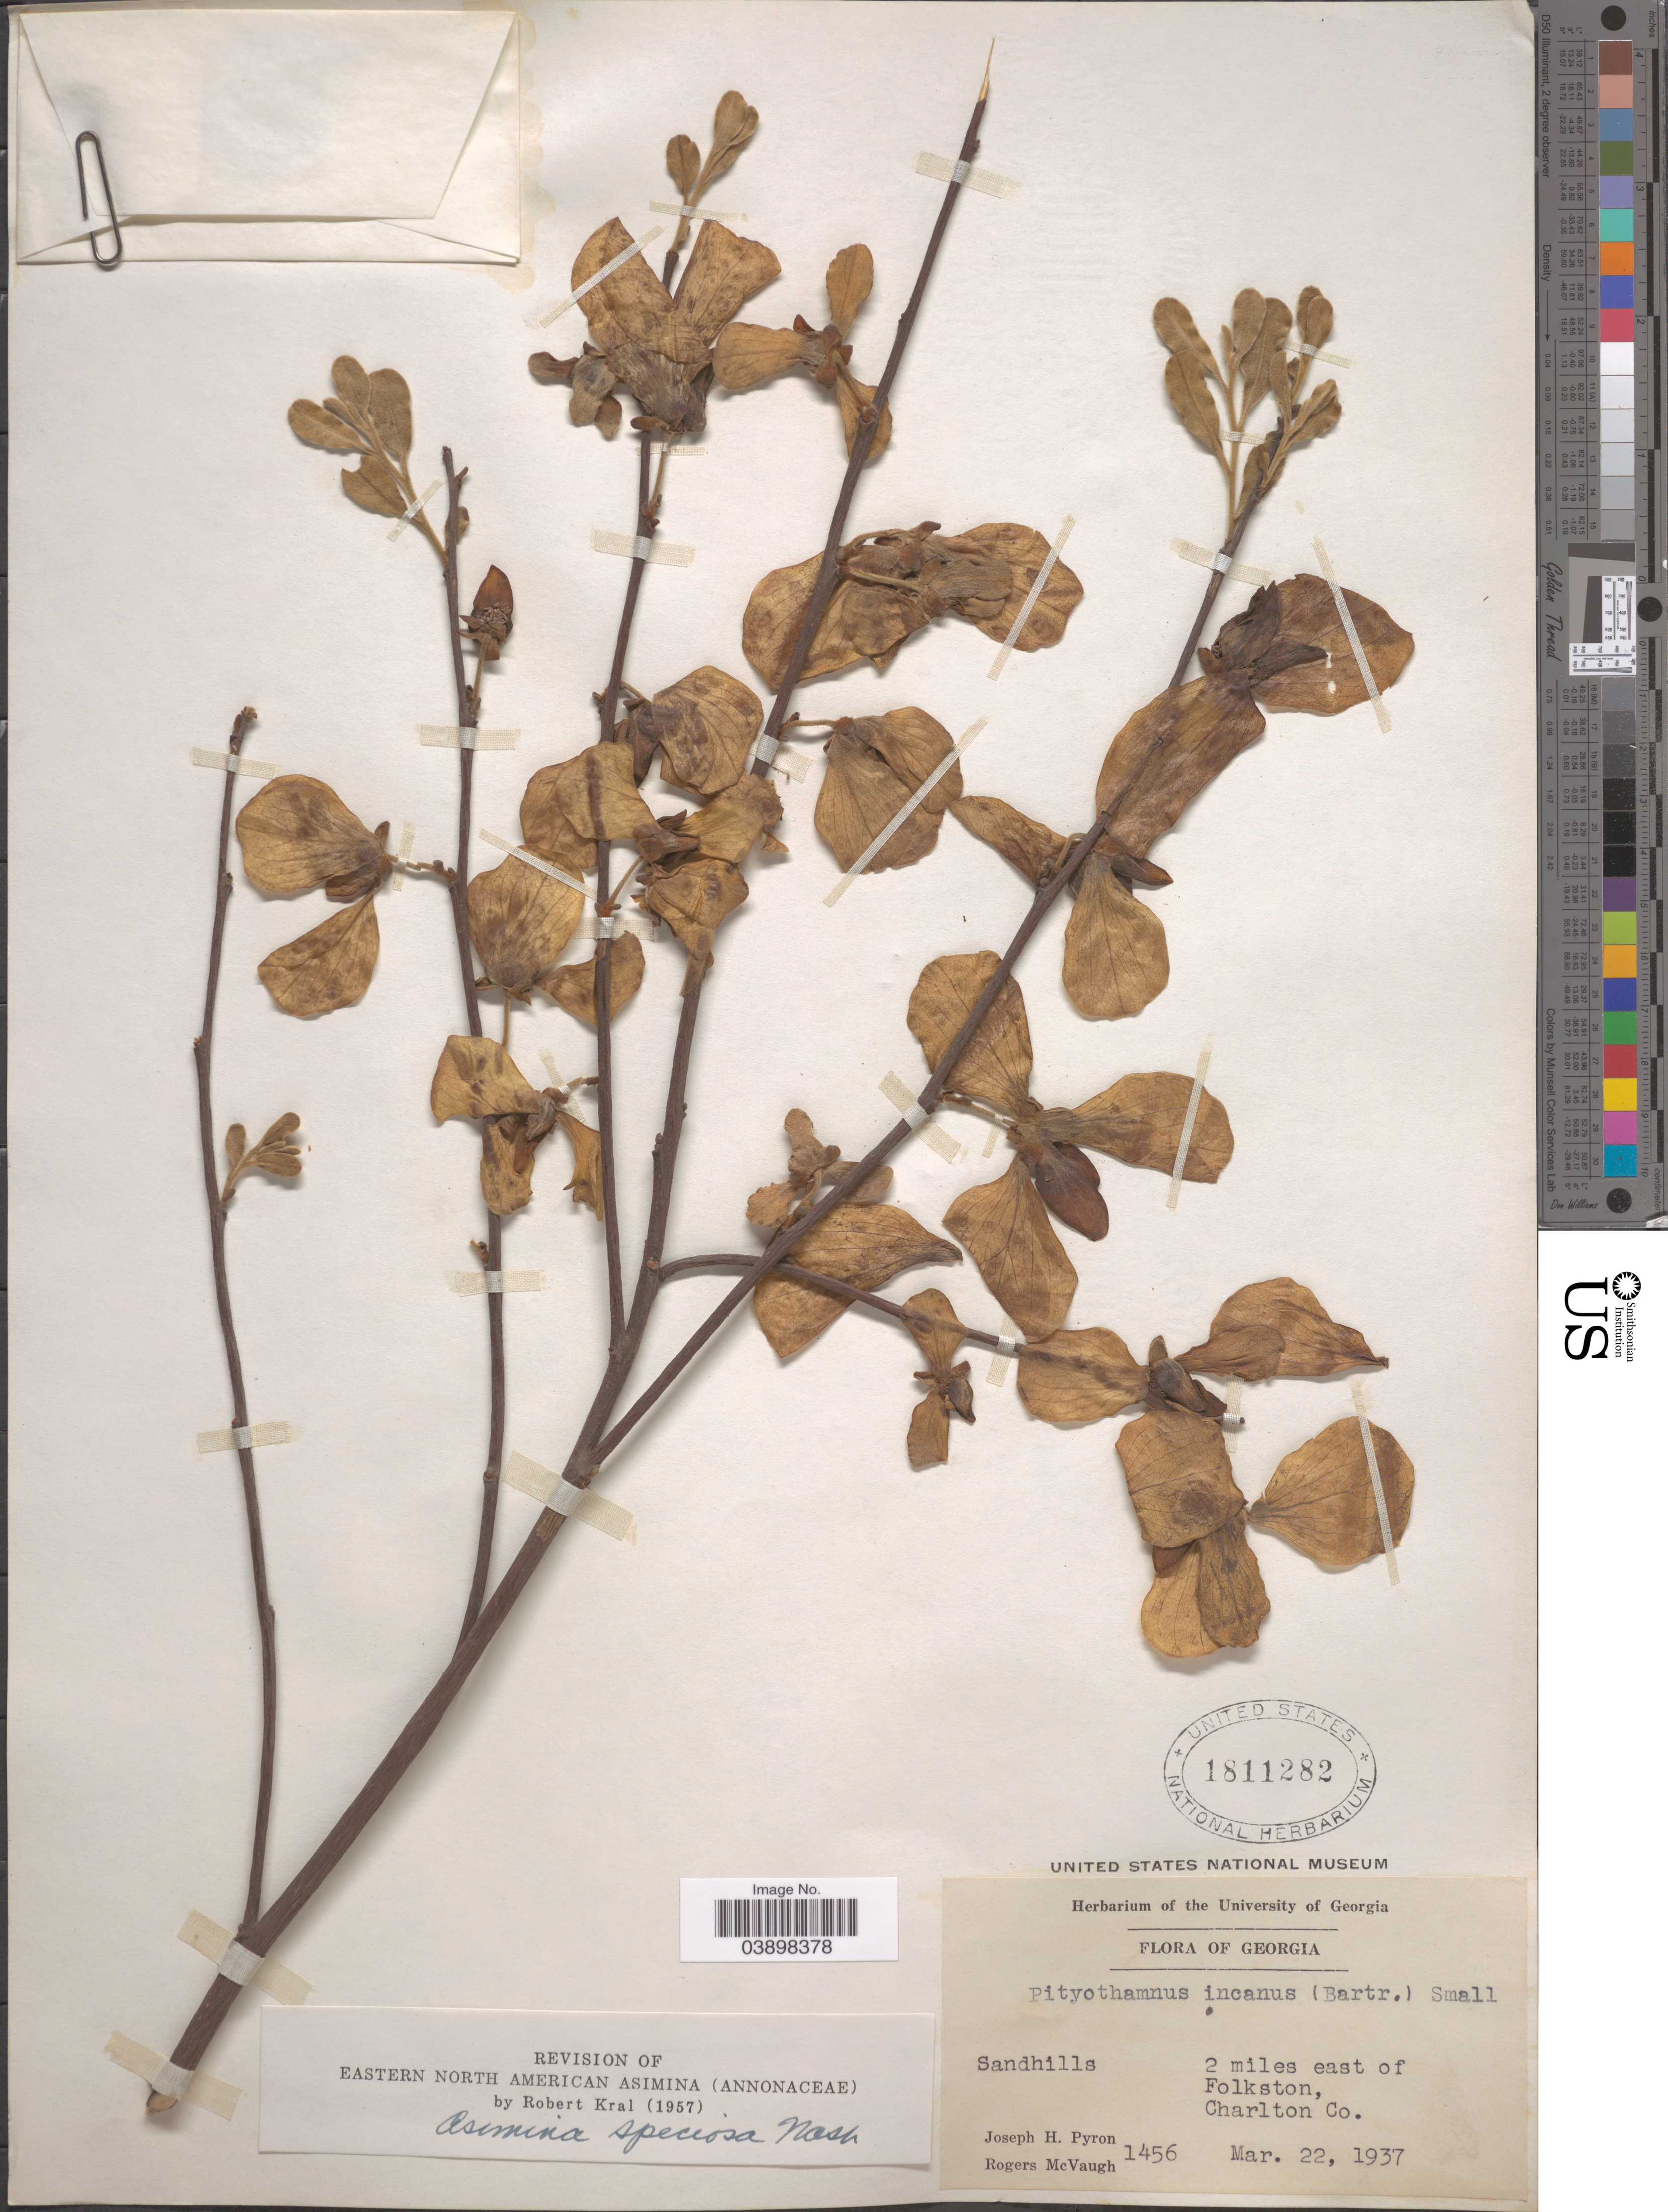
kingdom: Plantae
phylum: Tracheophyta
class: Magnoliopsida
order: Magnoliales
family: Annonaceae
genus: Asimina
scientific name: Asimina speciosa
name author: Nash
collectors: J. H. Pyron & R. McVaugh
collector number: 1456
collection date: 1937-03-22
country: United States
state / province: Georgia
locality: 2 miles east of Folkston, Charlton Co.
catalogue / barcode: US 1811282